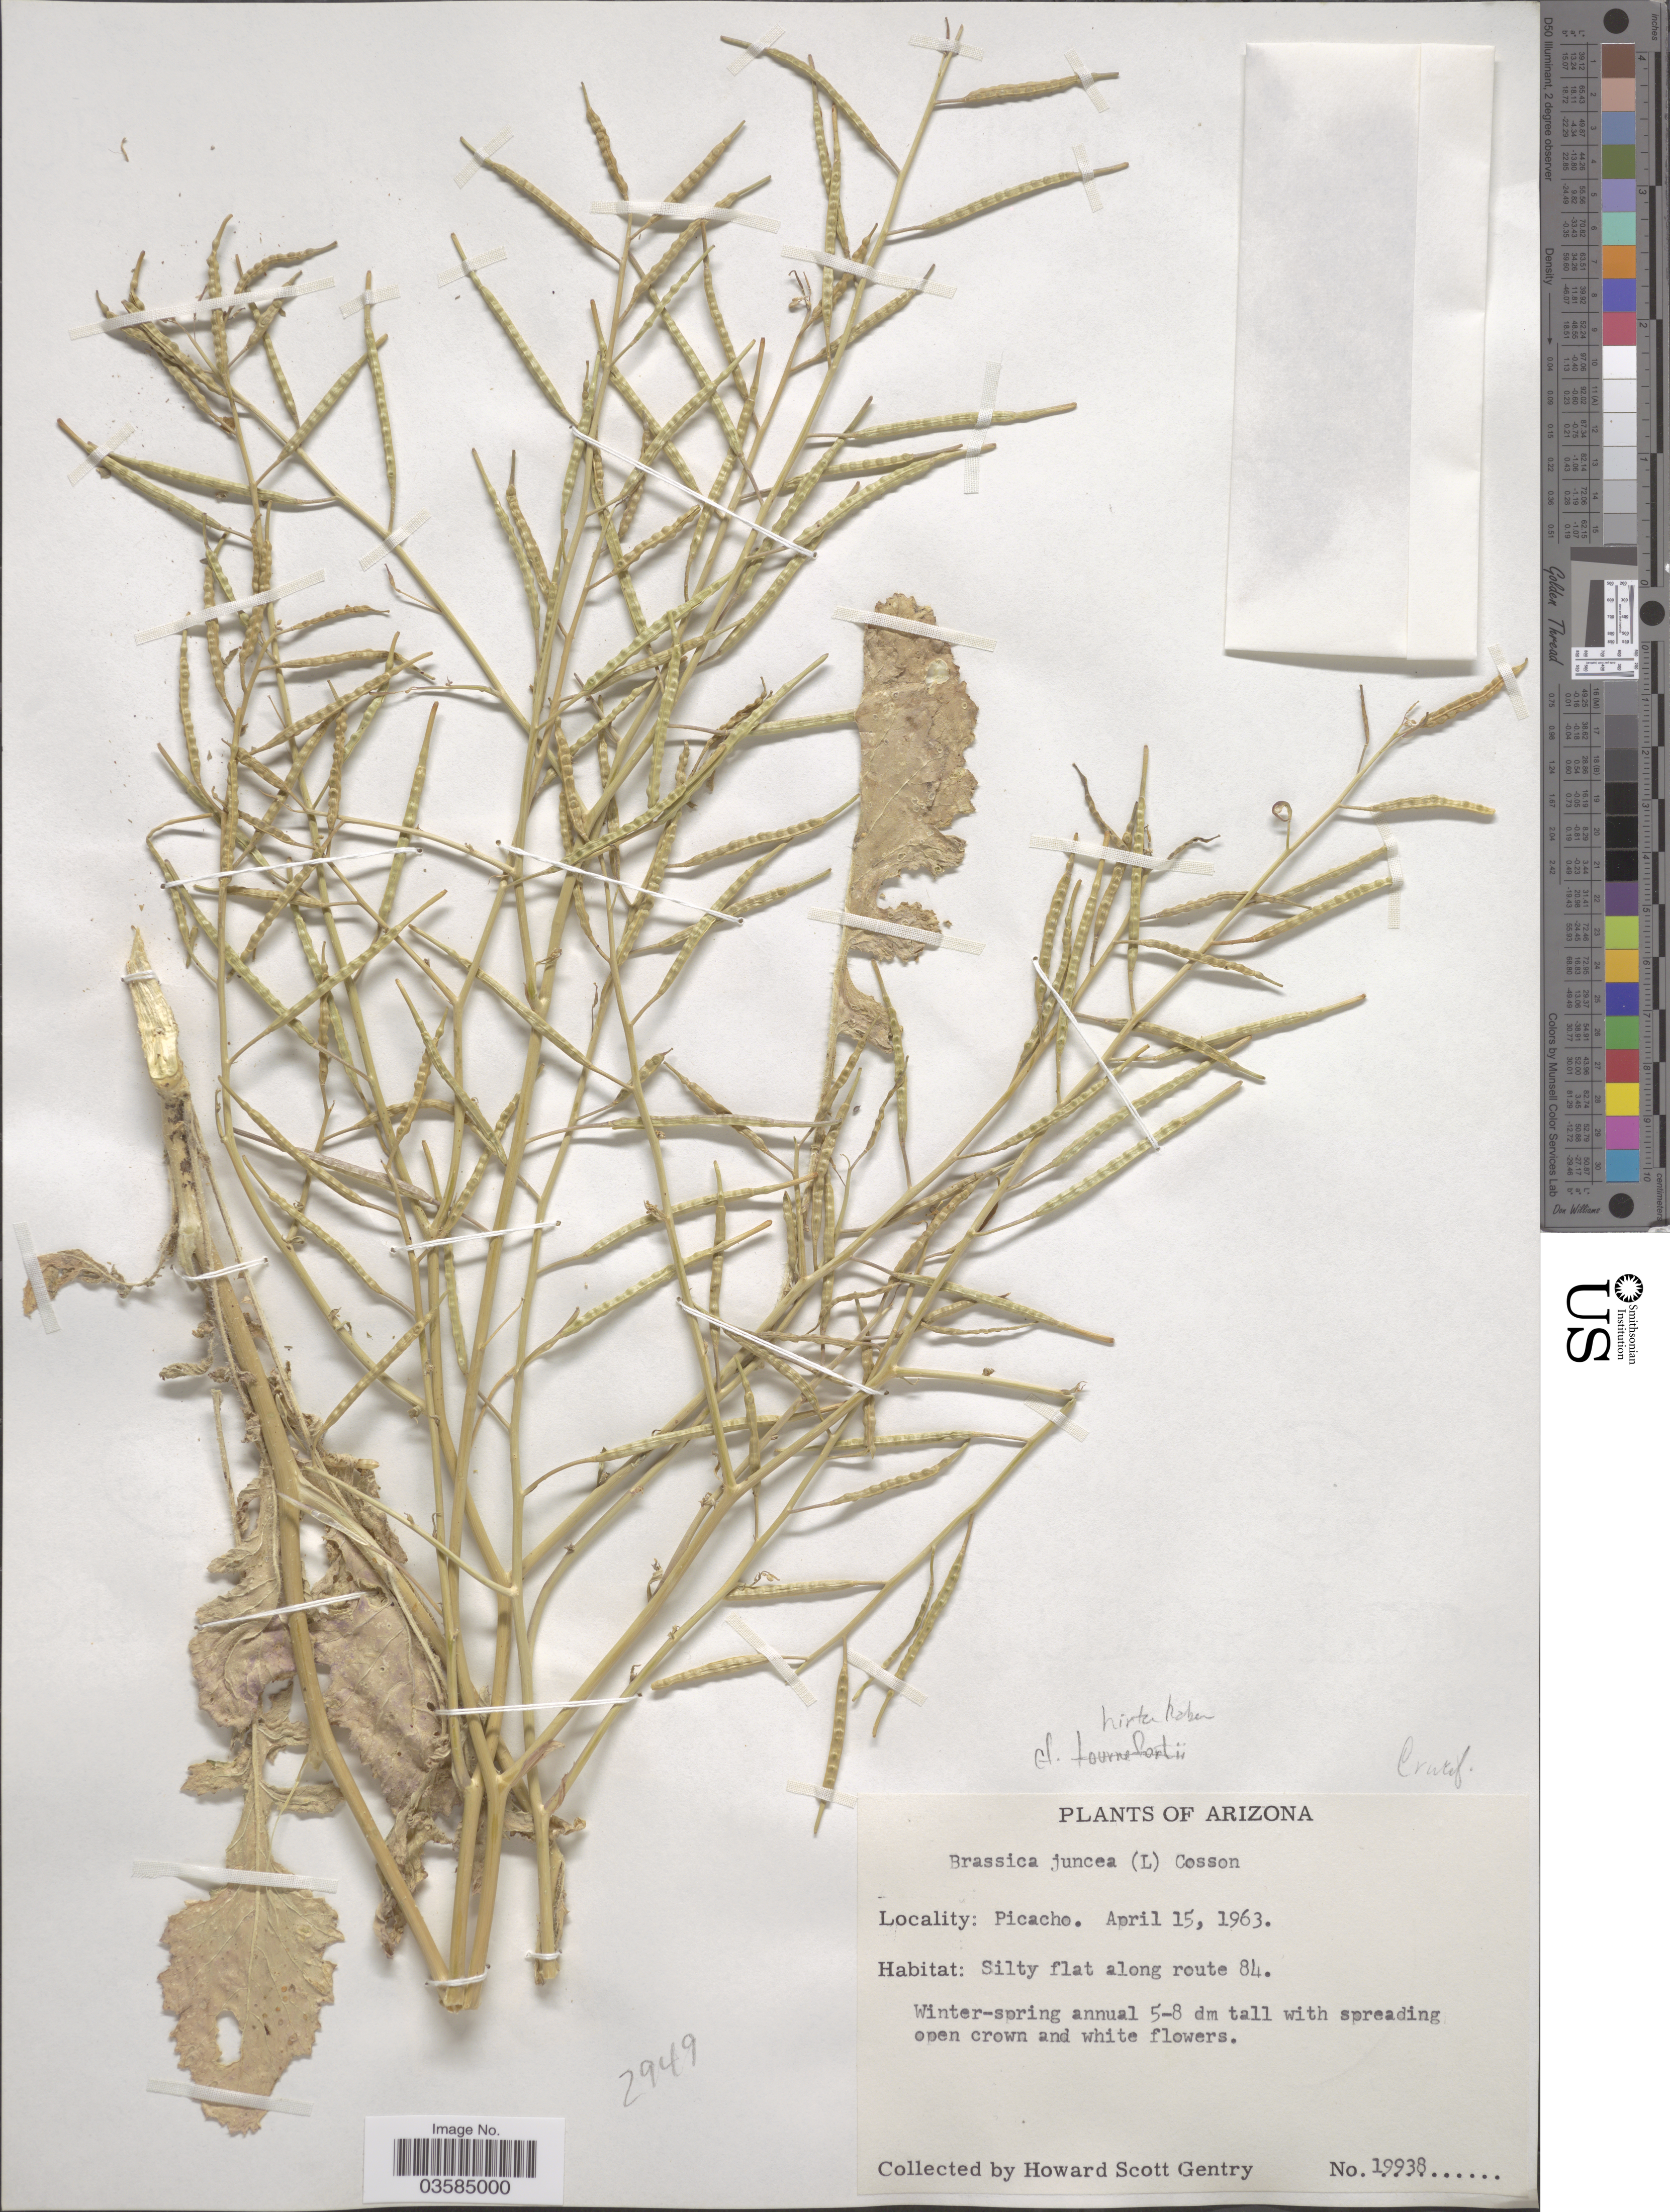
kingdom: Plantae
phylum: Tracheophyta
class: Magnoliopsida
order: Brassicales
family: Brassicaceae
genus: Brassica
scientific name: Brassica juncea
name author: (L.) Czern.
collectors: H. S. Gentry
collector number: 19938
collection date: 1963-04-15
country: United States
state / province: Arizona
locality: Picacho. Silty flat along route 84.